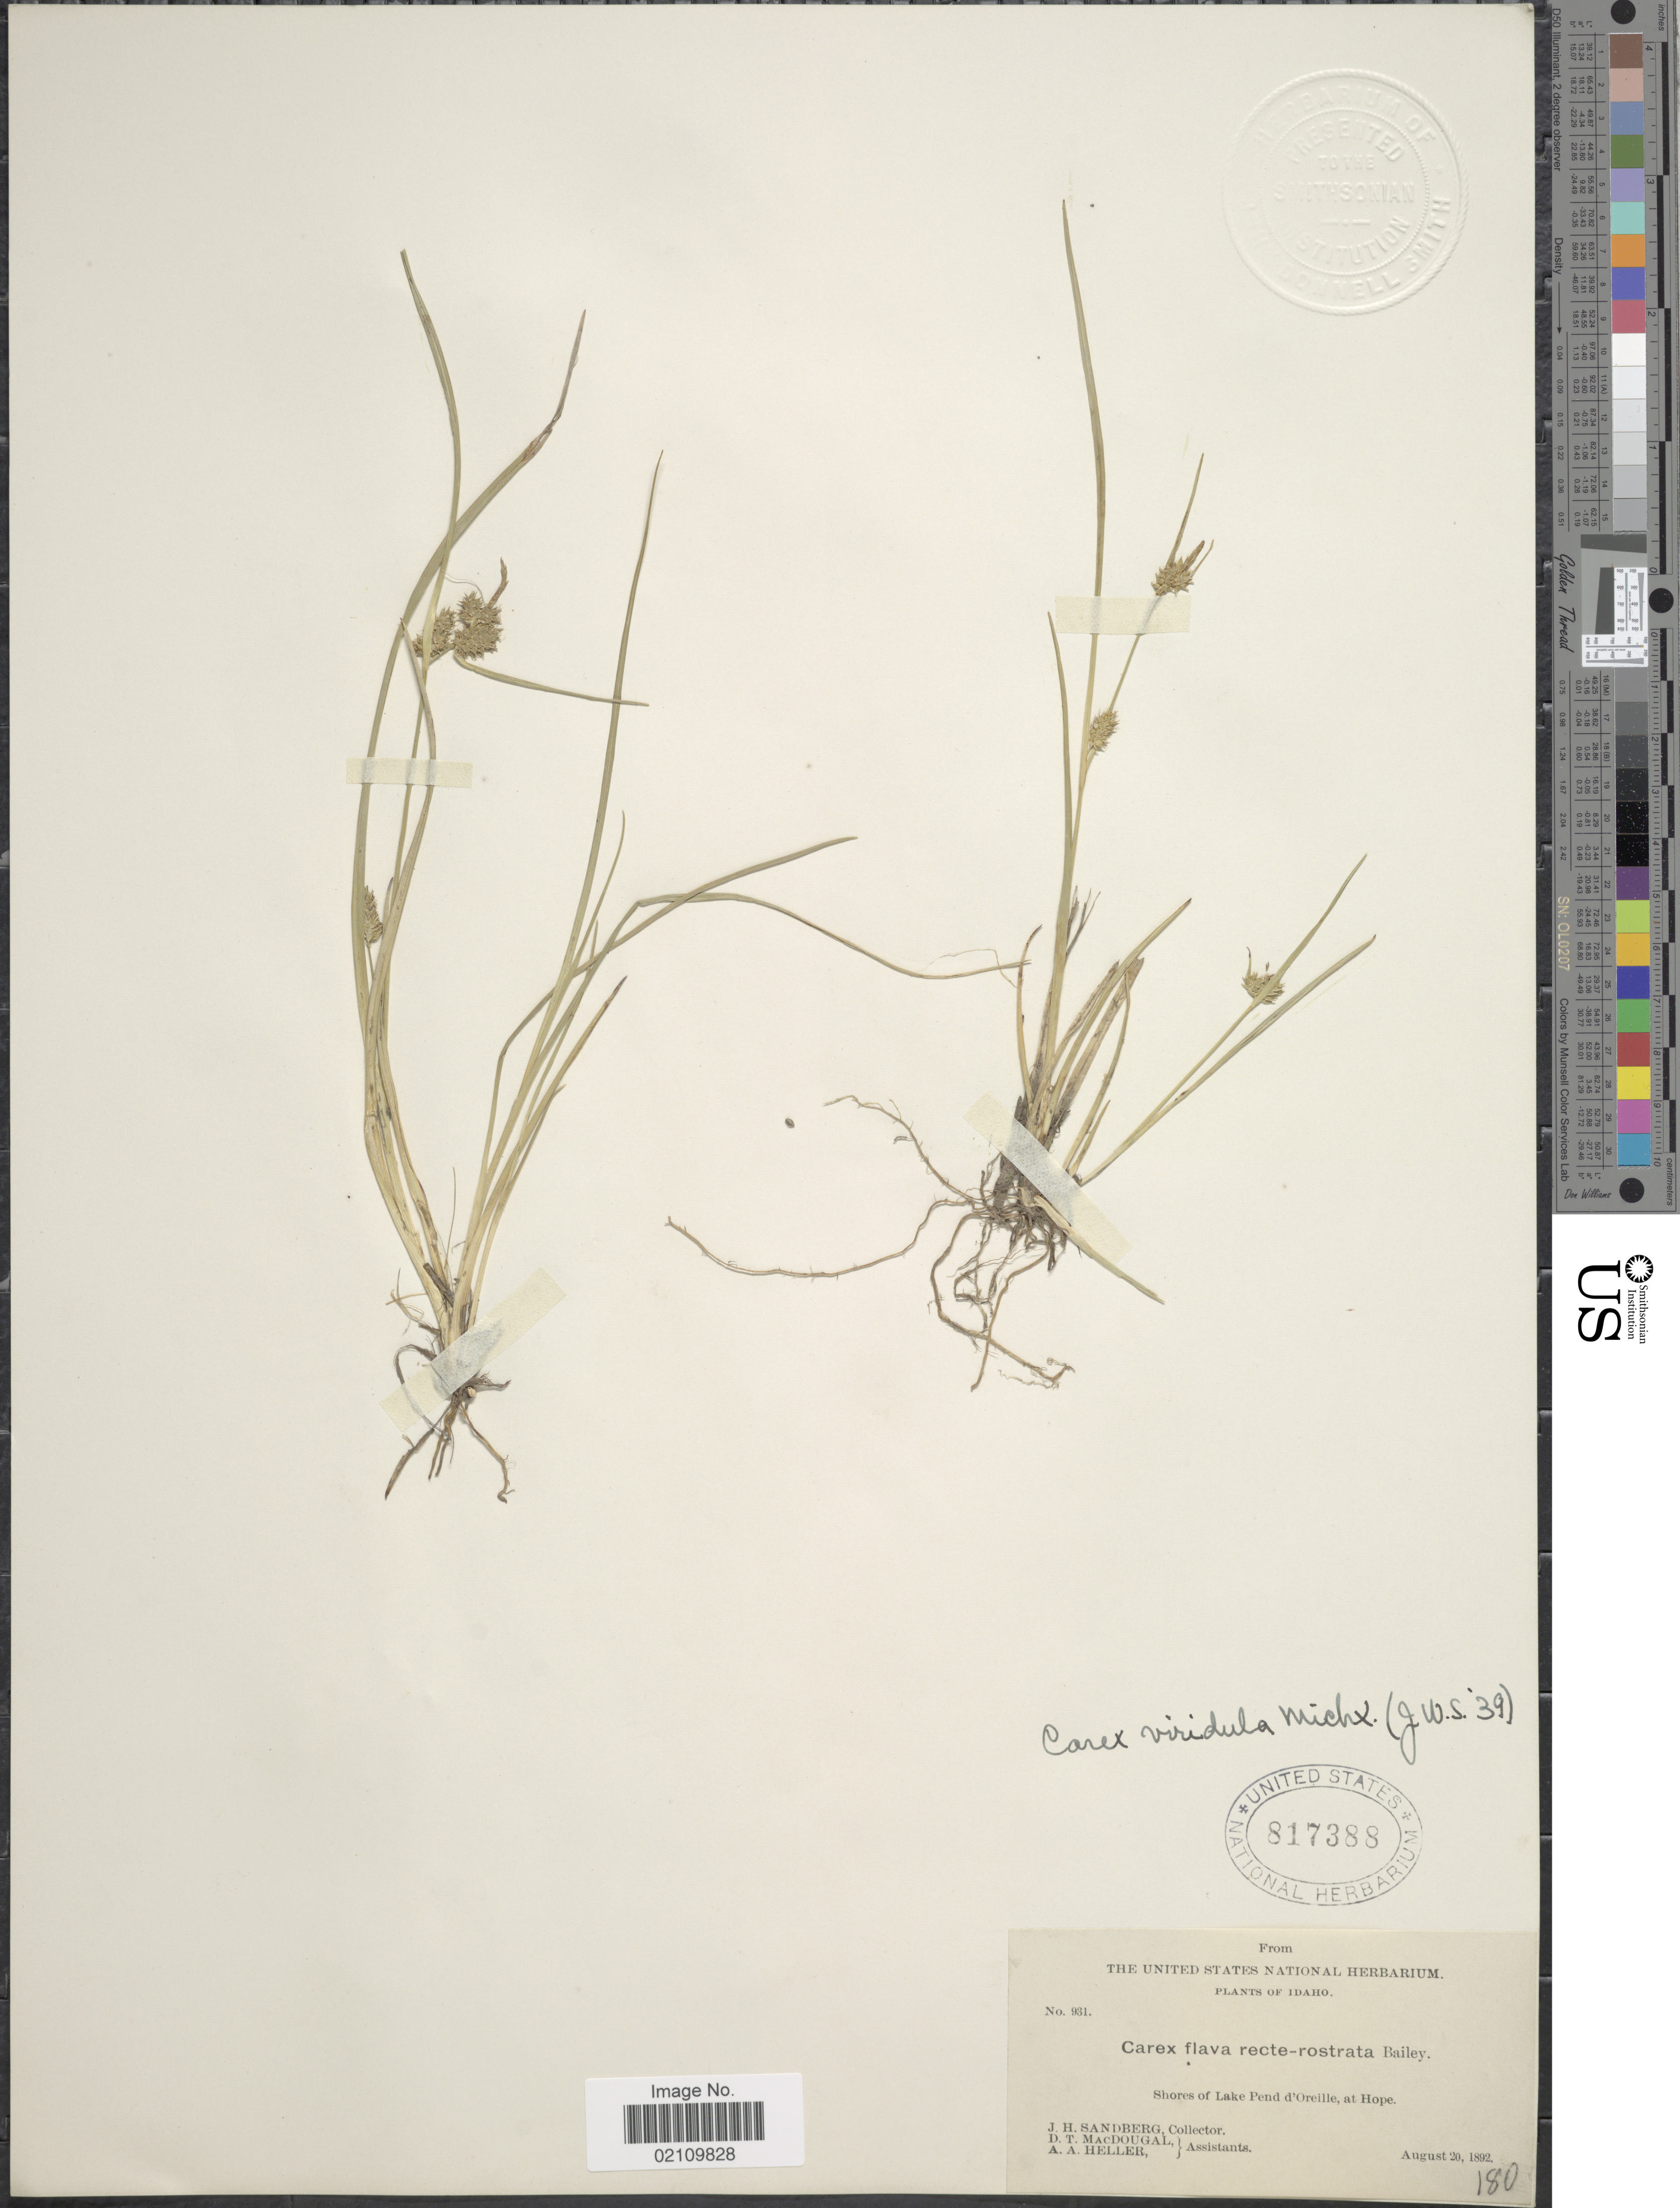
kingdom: Plantae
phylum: Tracheophyta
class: Liliopsida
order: Poales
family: Cyperaceae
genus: Carex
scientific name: Carex oederi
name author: Retz.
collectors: J. H. Sandberg, D. T. MacDougal & A. A. Heller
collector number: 931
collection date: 1892-08-20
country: United States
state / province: Idaho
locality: Shores of Lake Pend d'Oreille, at Hope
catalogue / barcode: US 817388